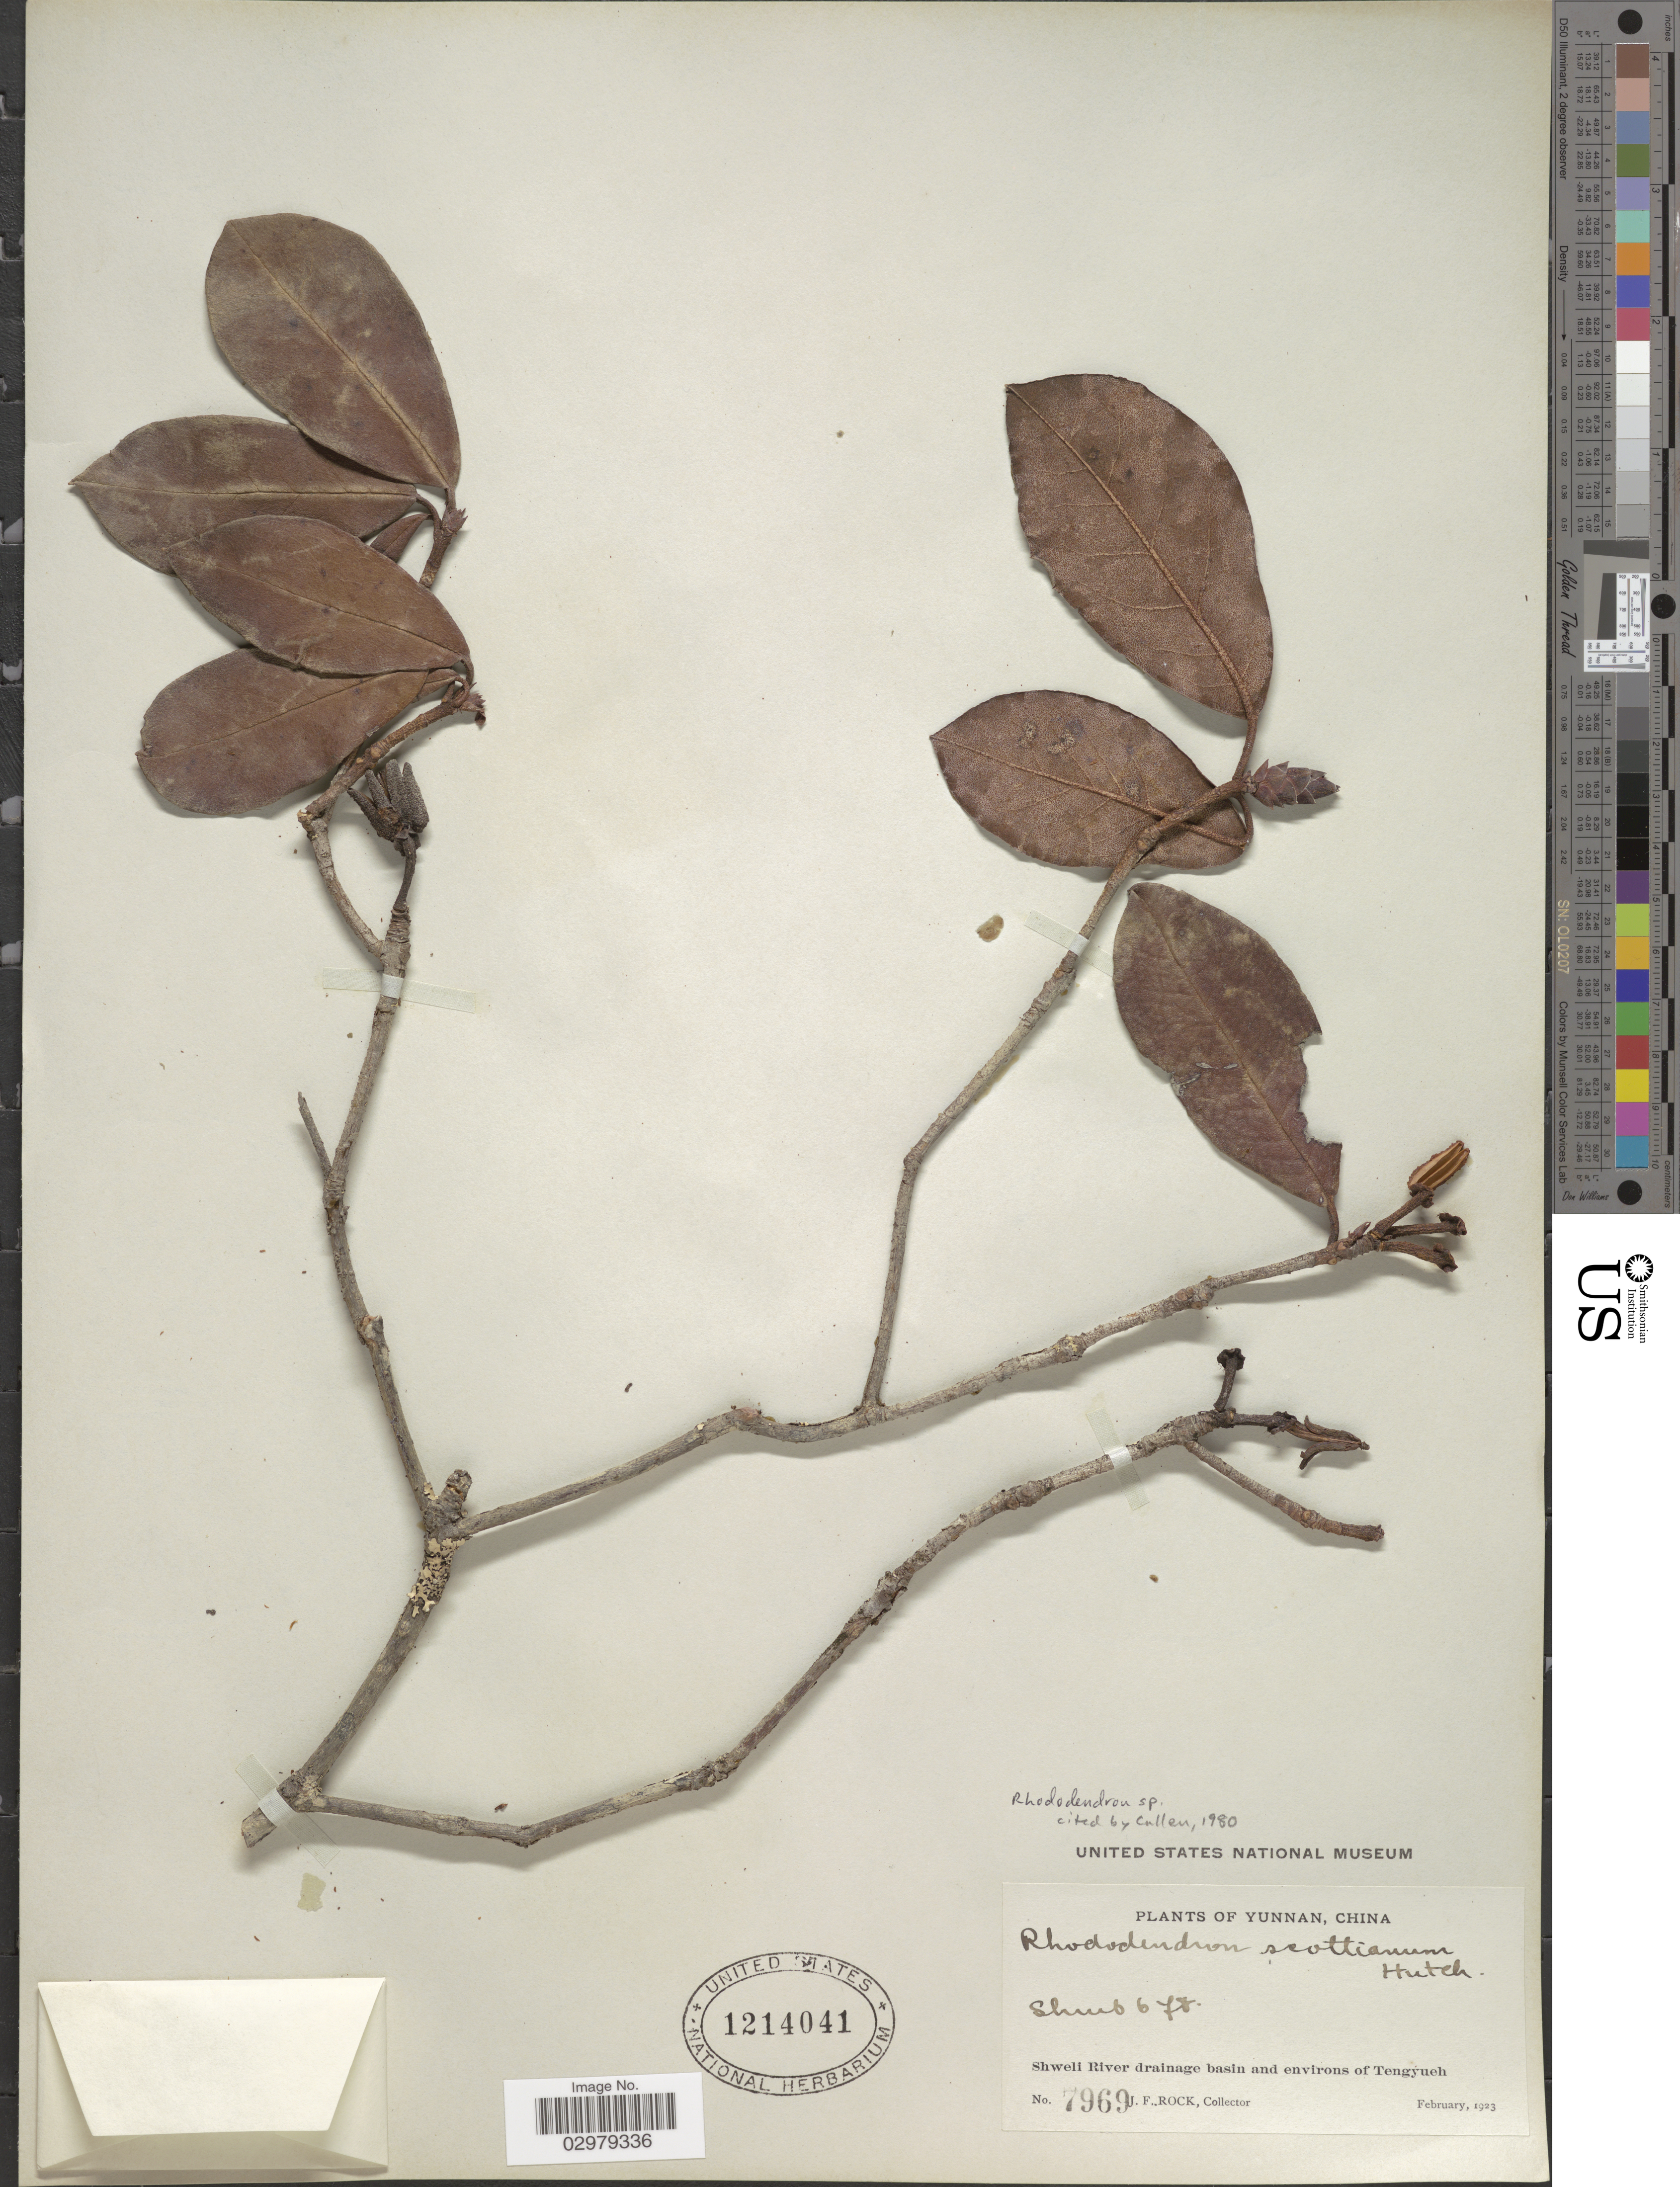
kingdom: Plantae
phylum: Tracheophyta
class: Magnoliopsida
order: Ericales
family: Ericaceae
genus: Rhododendron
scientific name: Rhododendron sp.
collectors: J. Rock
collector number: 7969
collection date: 1923-02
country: China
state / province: Yunnan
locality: Shweli River drainage basin and environs of Tengyueh.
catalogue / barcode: US 1214041